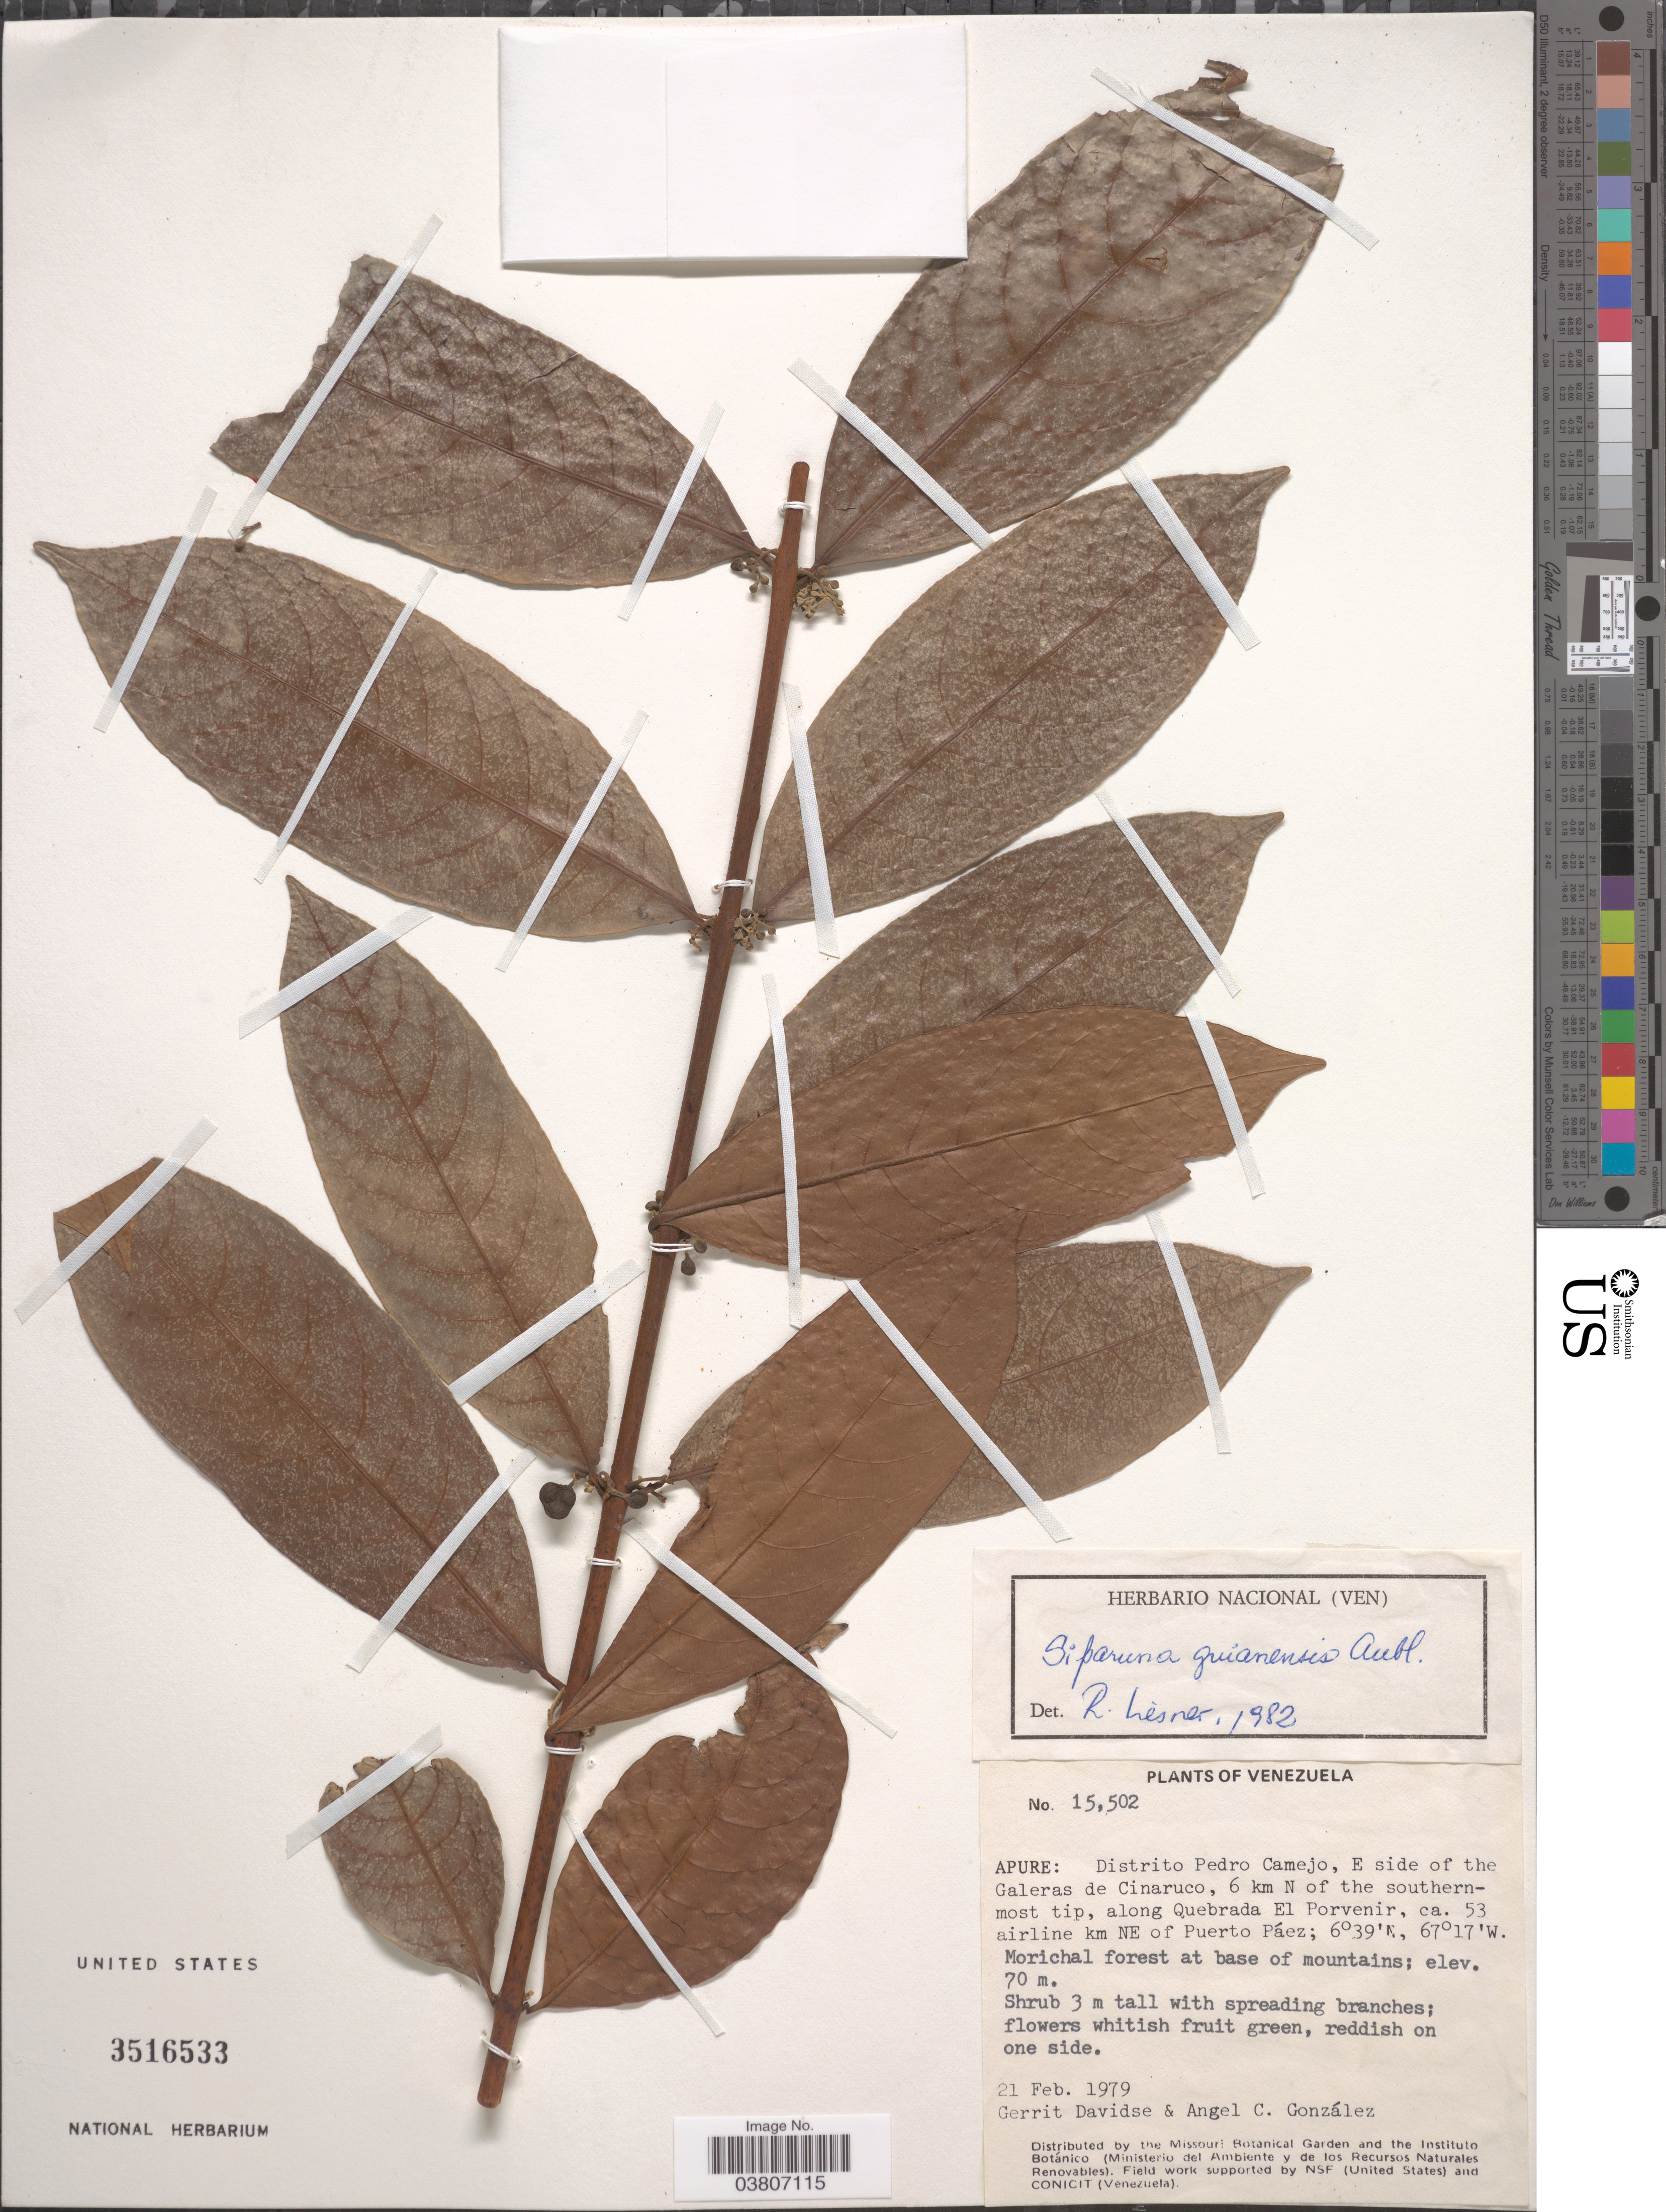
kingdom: Plantae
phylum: Tracheophyta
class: Magnoliopsida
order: Laurales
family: Siparunaceae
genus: Siparuna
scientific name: Siparuna guianensis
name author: Aubl.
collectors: G. Davidse & A. C. González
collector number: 15502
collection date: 1979-02-21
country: Venezuela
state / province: Apure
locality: Distrito Pedro Camejo, E side of the Galeras de Cinaruco, 6 km N of the southernmost tip, along Quebrada El Porvenir, ca. 53 airline km NE of Puerto Páez. Morichal forest at base of mountains.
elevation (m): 70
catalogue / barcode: US 3516533